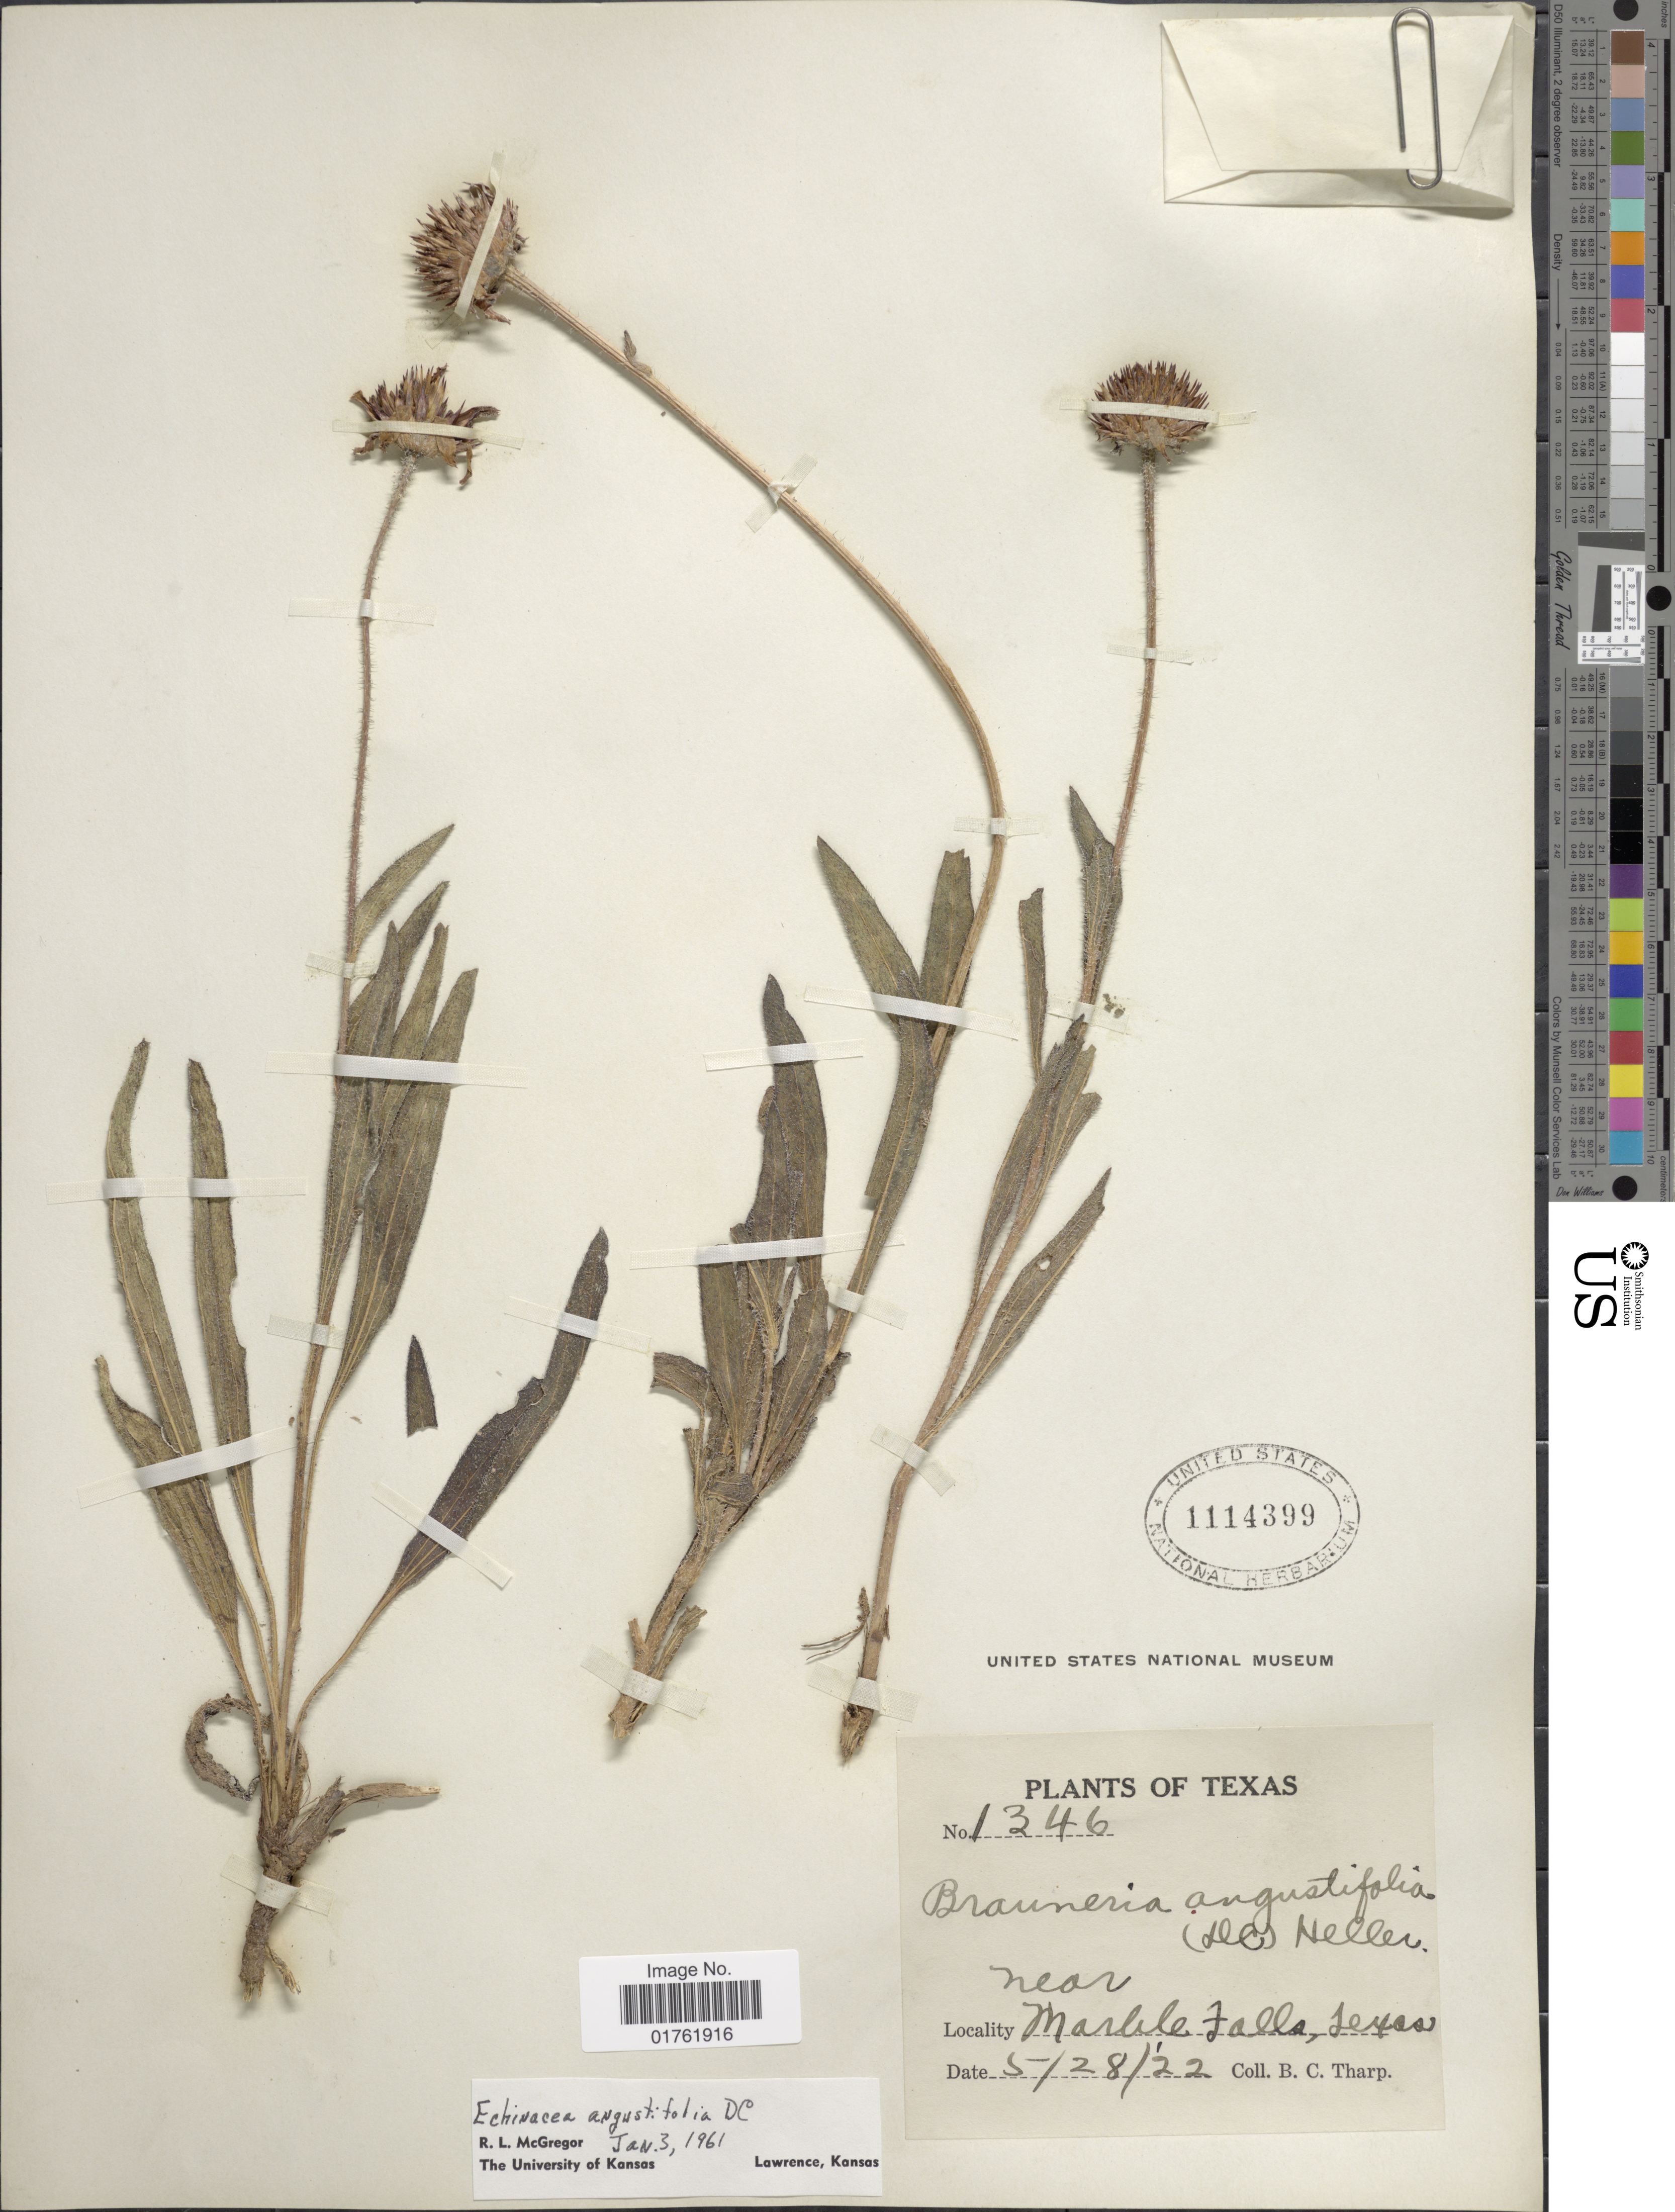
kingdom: Plantae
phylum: Tracheophyta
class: Magnoliopsida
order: Asterales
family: Asteraceae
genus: Echinacea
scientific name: Echinacea angustifolia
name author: DC.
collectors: B. C. Tharp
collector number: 1346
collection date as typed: Transcribed d/m/y: 28/5/22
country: United States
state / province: Texas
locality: Near Marble Falls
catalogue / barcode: US 1114399